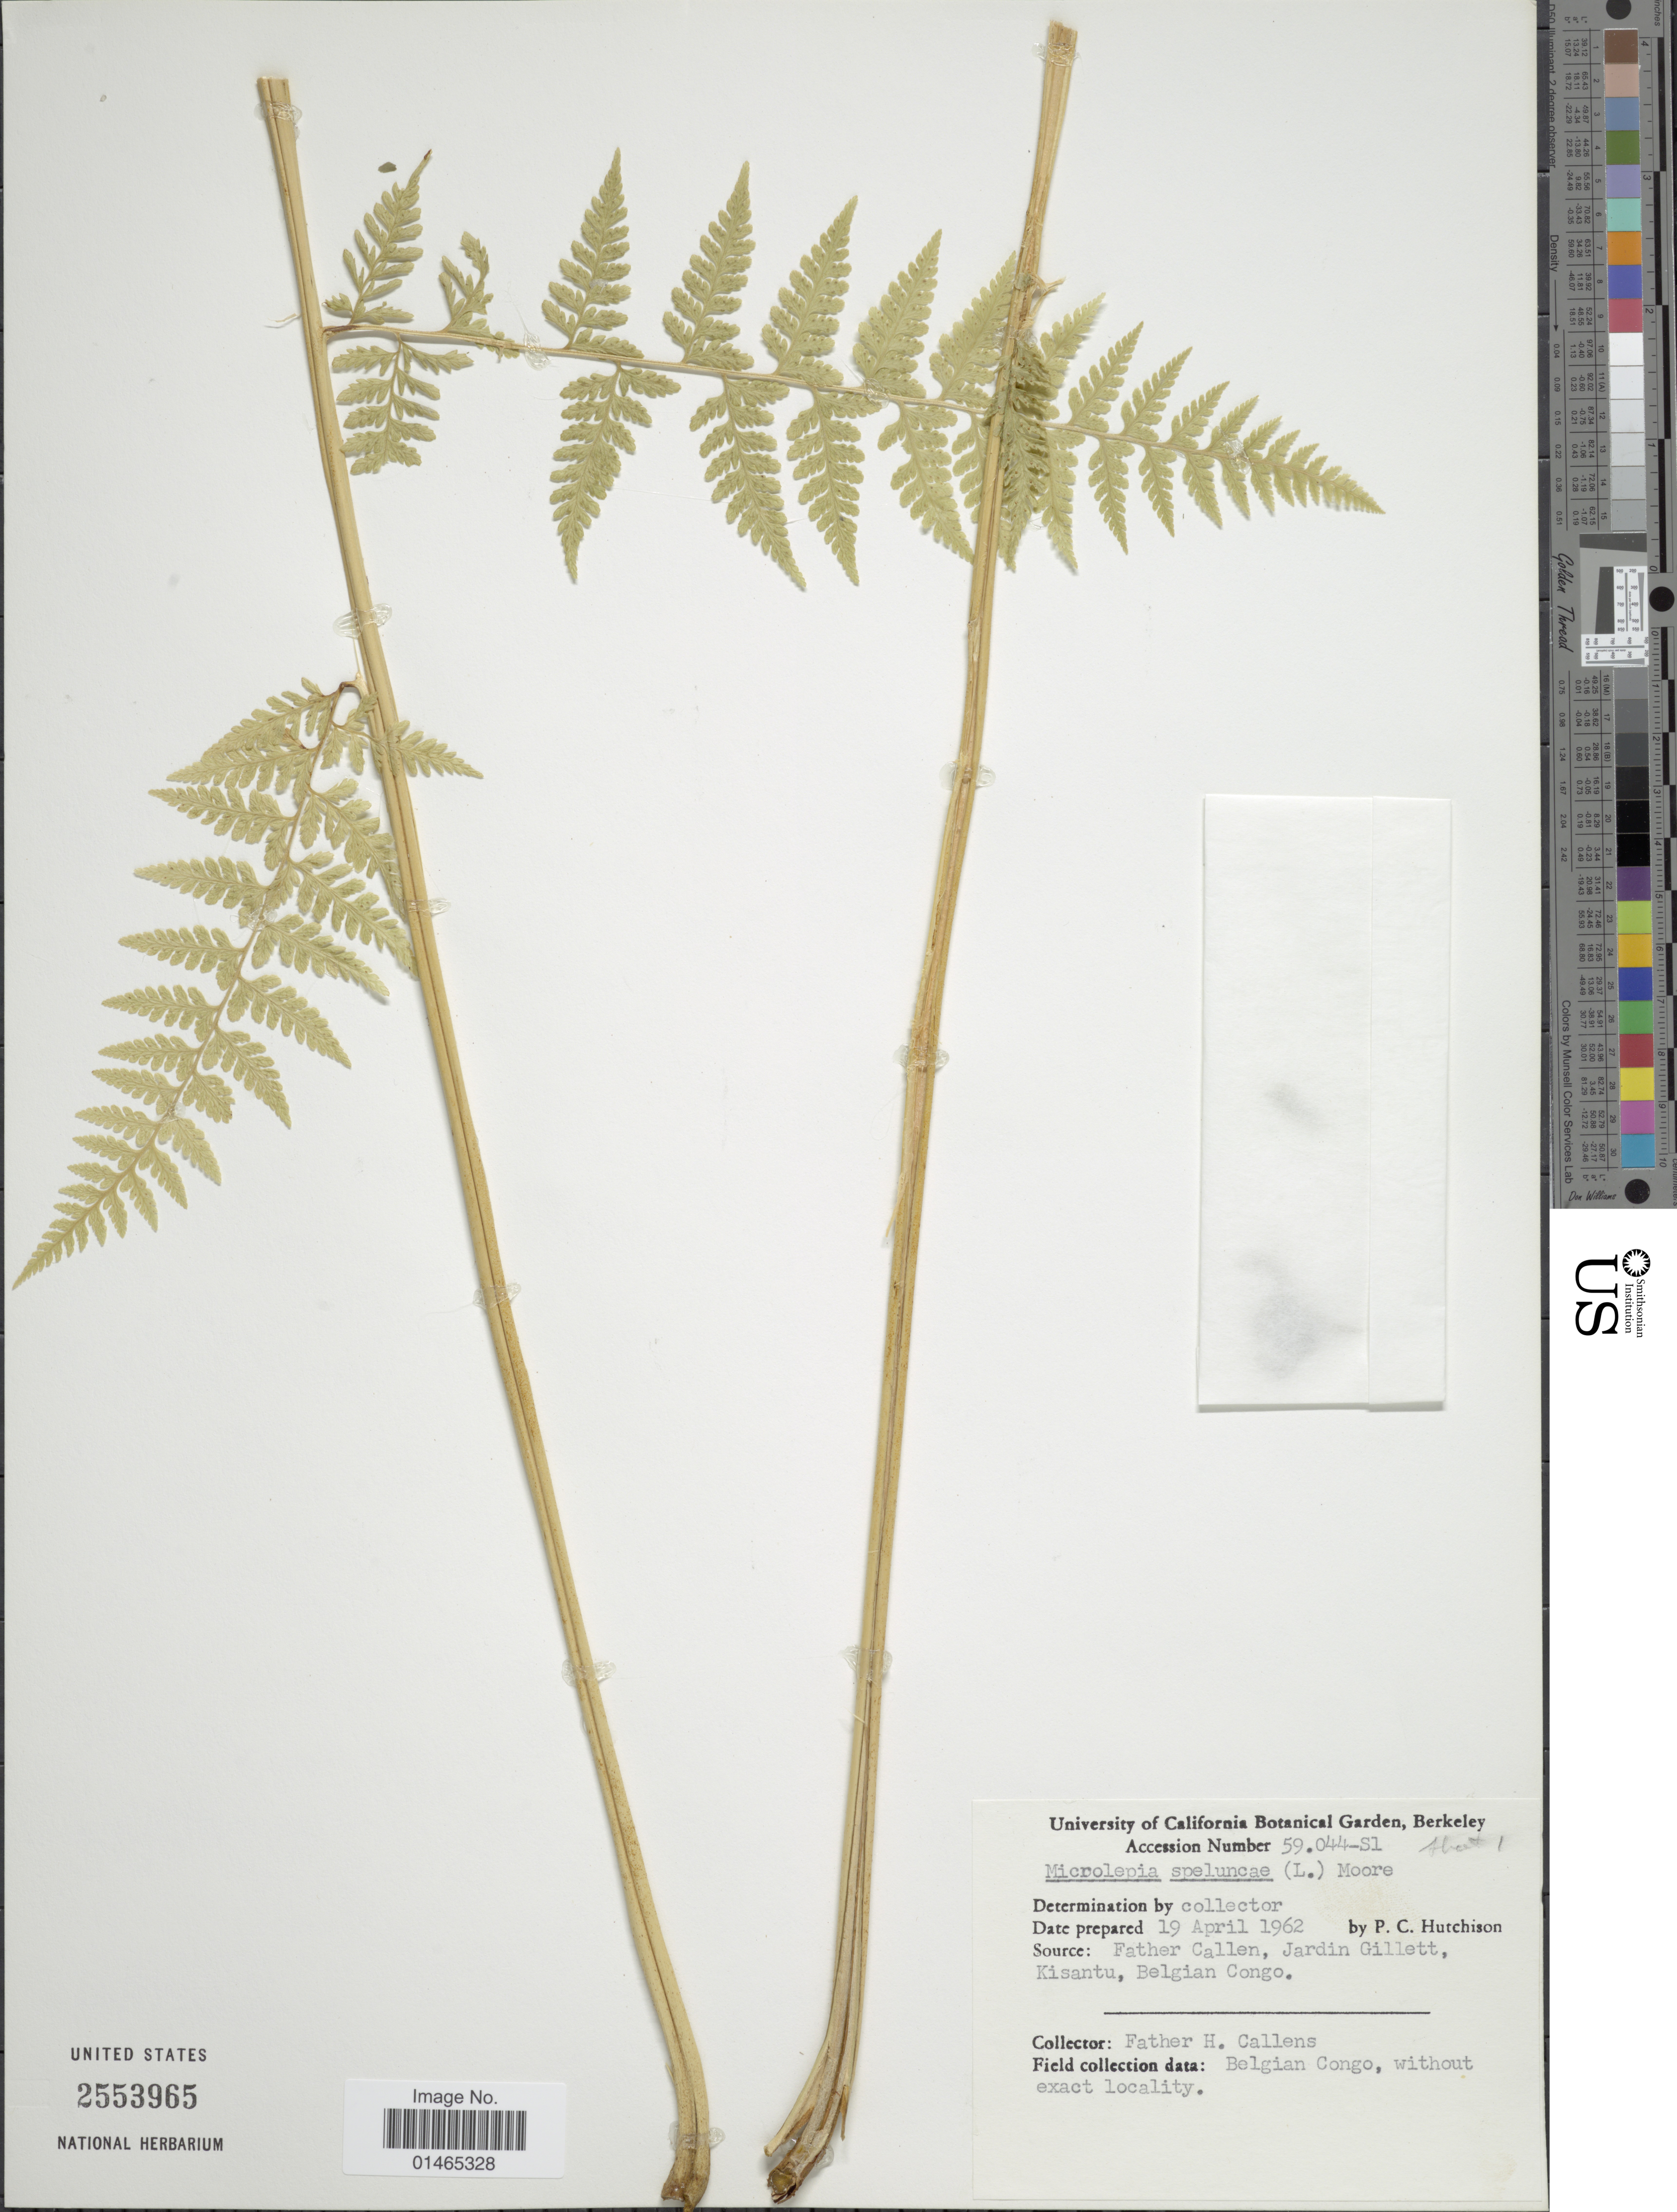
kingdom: Plantae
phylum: Tracheophyta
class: Polypodiopsida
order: Polypodiales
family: Dennstaedtiaceae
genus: Microlepia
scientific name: Microlepia speluncae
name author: (L.) T. Moore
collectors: P. C. Hutchison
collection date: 1962-04-19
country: United States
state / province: California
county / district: Alameda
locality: University of California Botanical Garden, Berkeley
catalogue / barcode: US 2553965